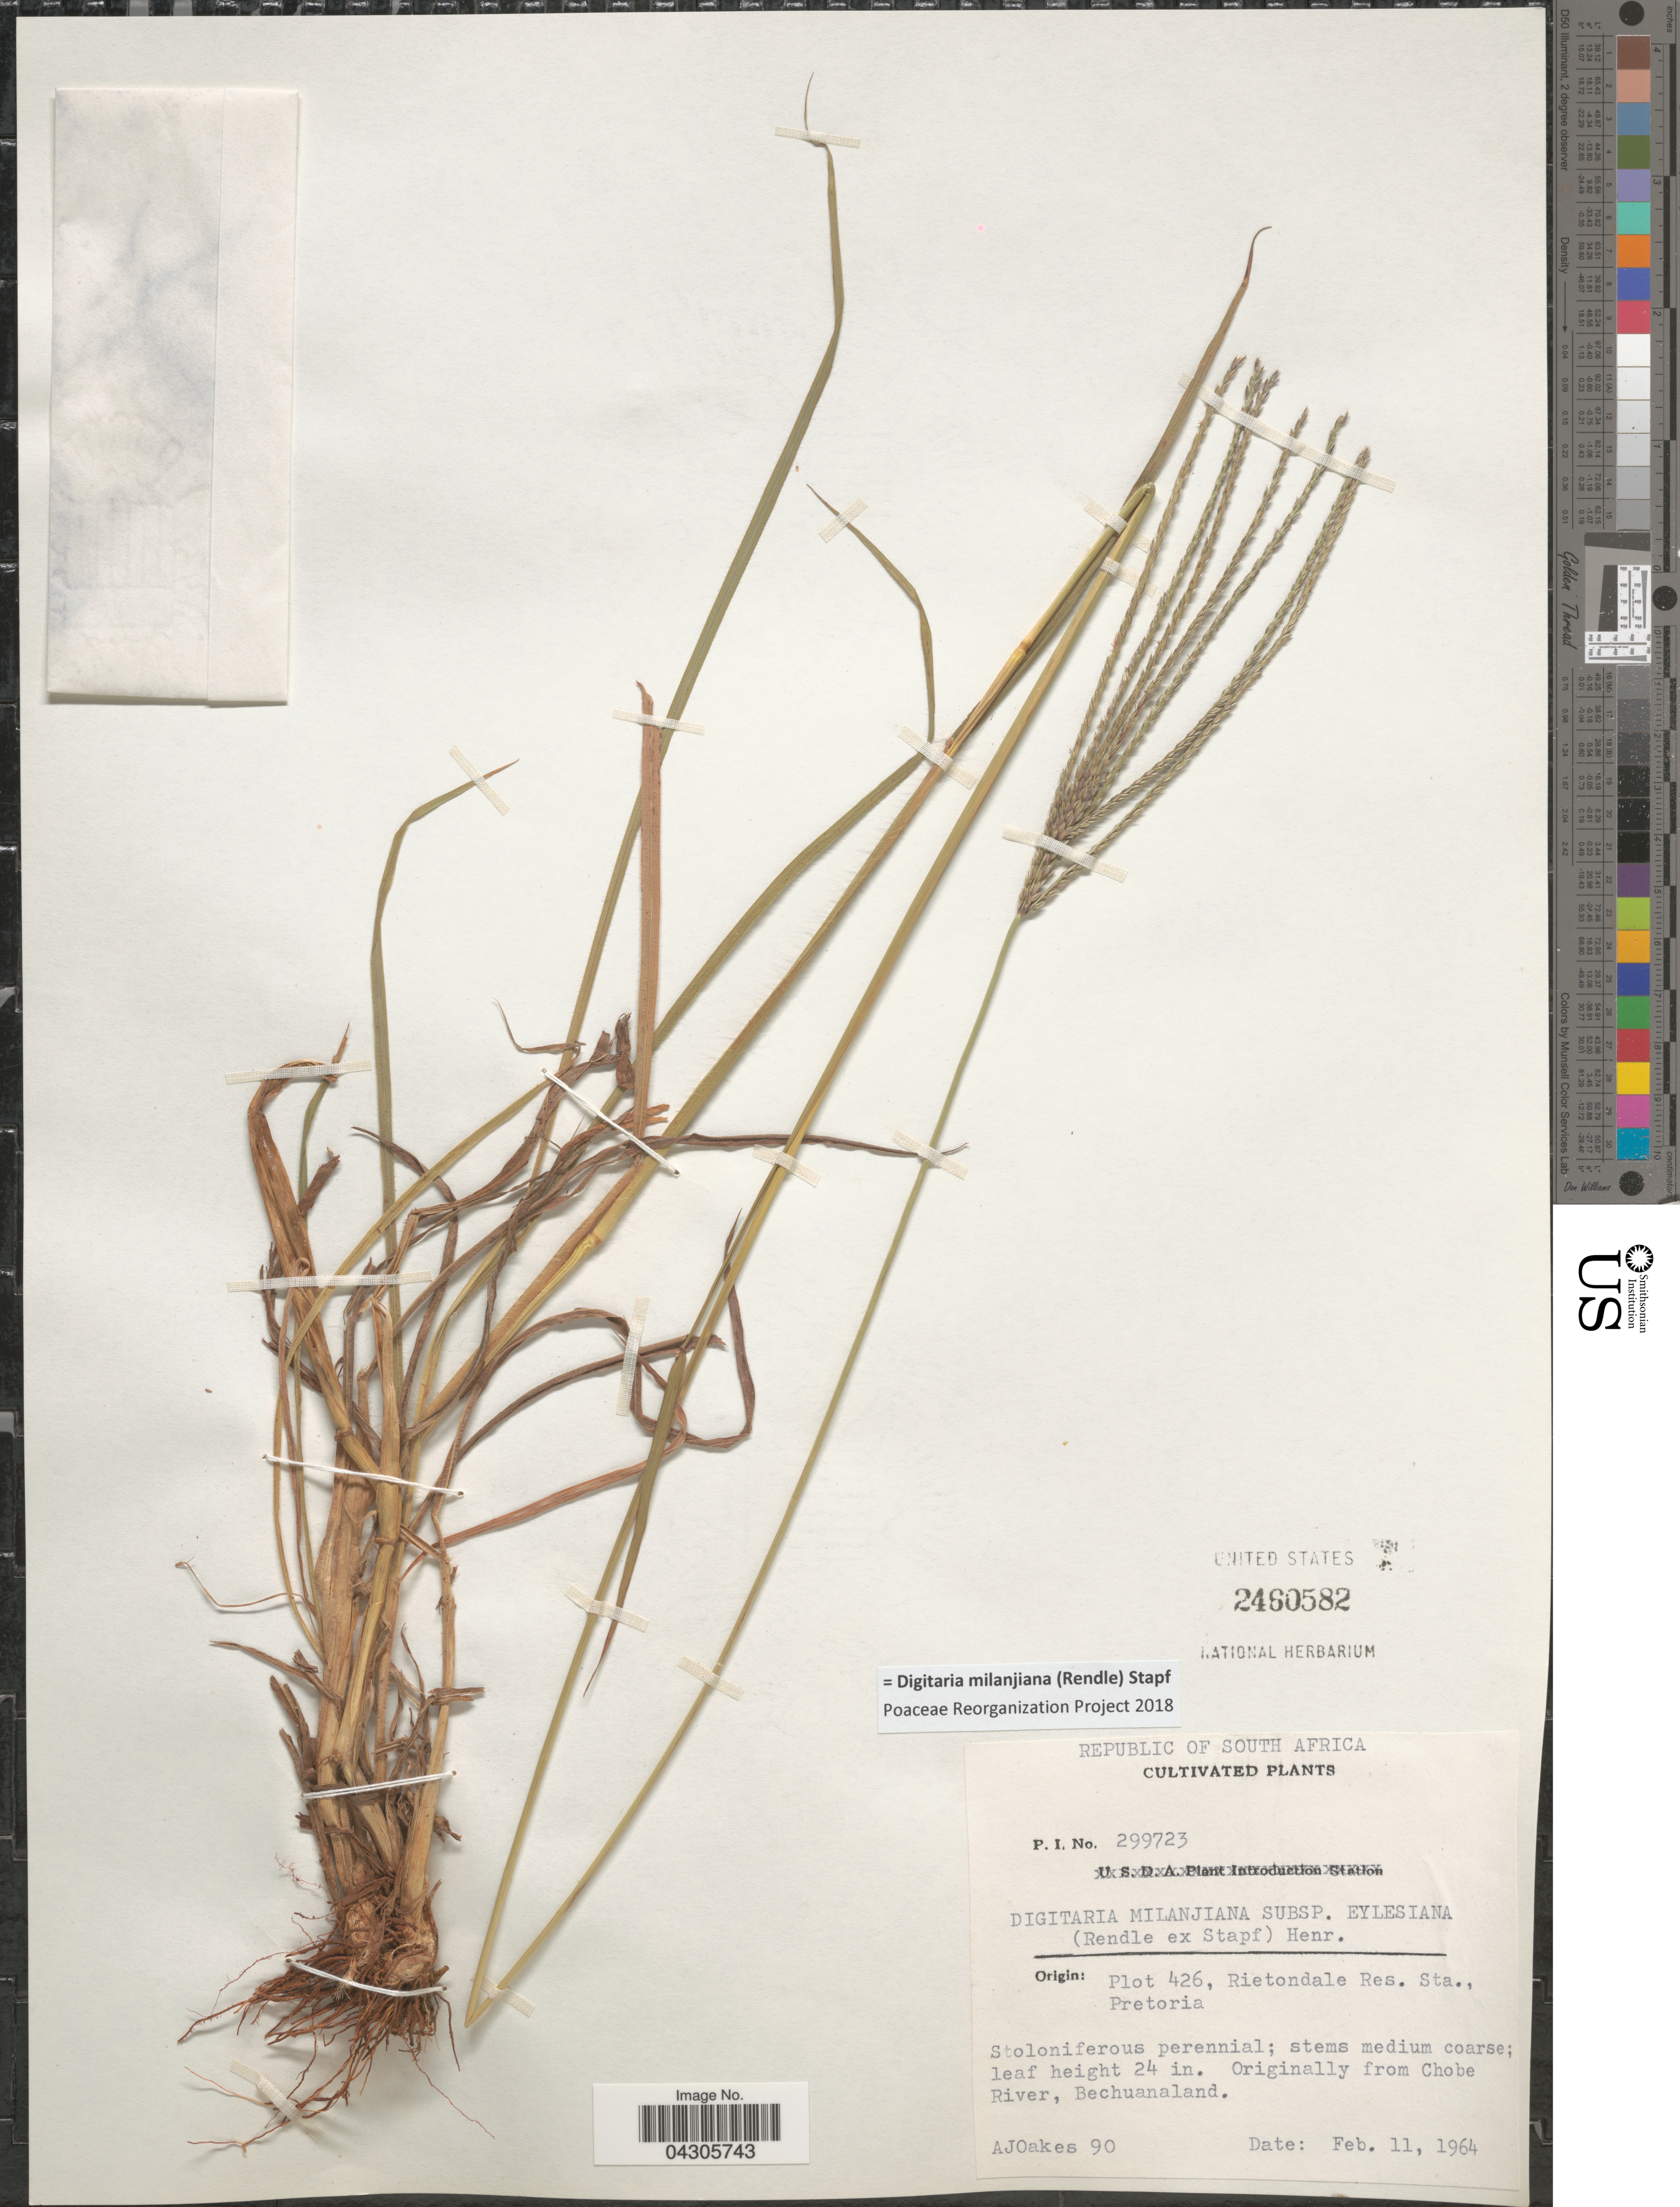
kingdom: Plantae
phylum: Tracheophyta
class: Liliopsida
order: Poales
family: Poaceae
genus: Digitaria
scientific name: Digitaria milanjiana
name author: (Rendle) Stapf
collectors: A. Oakes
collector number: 90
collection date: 1964-02-11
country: South Africa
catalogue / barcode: US 2460582